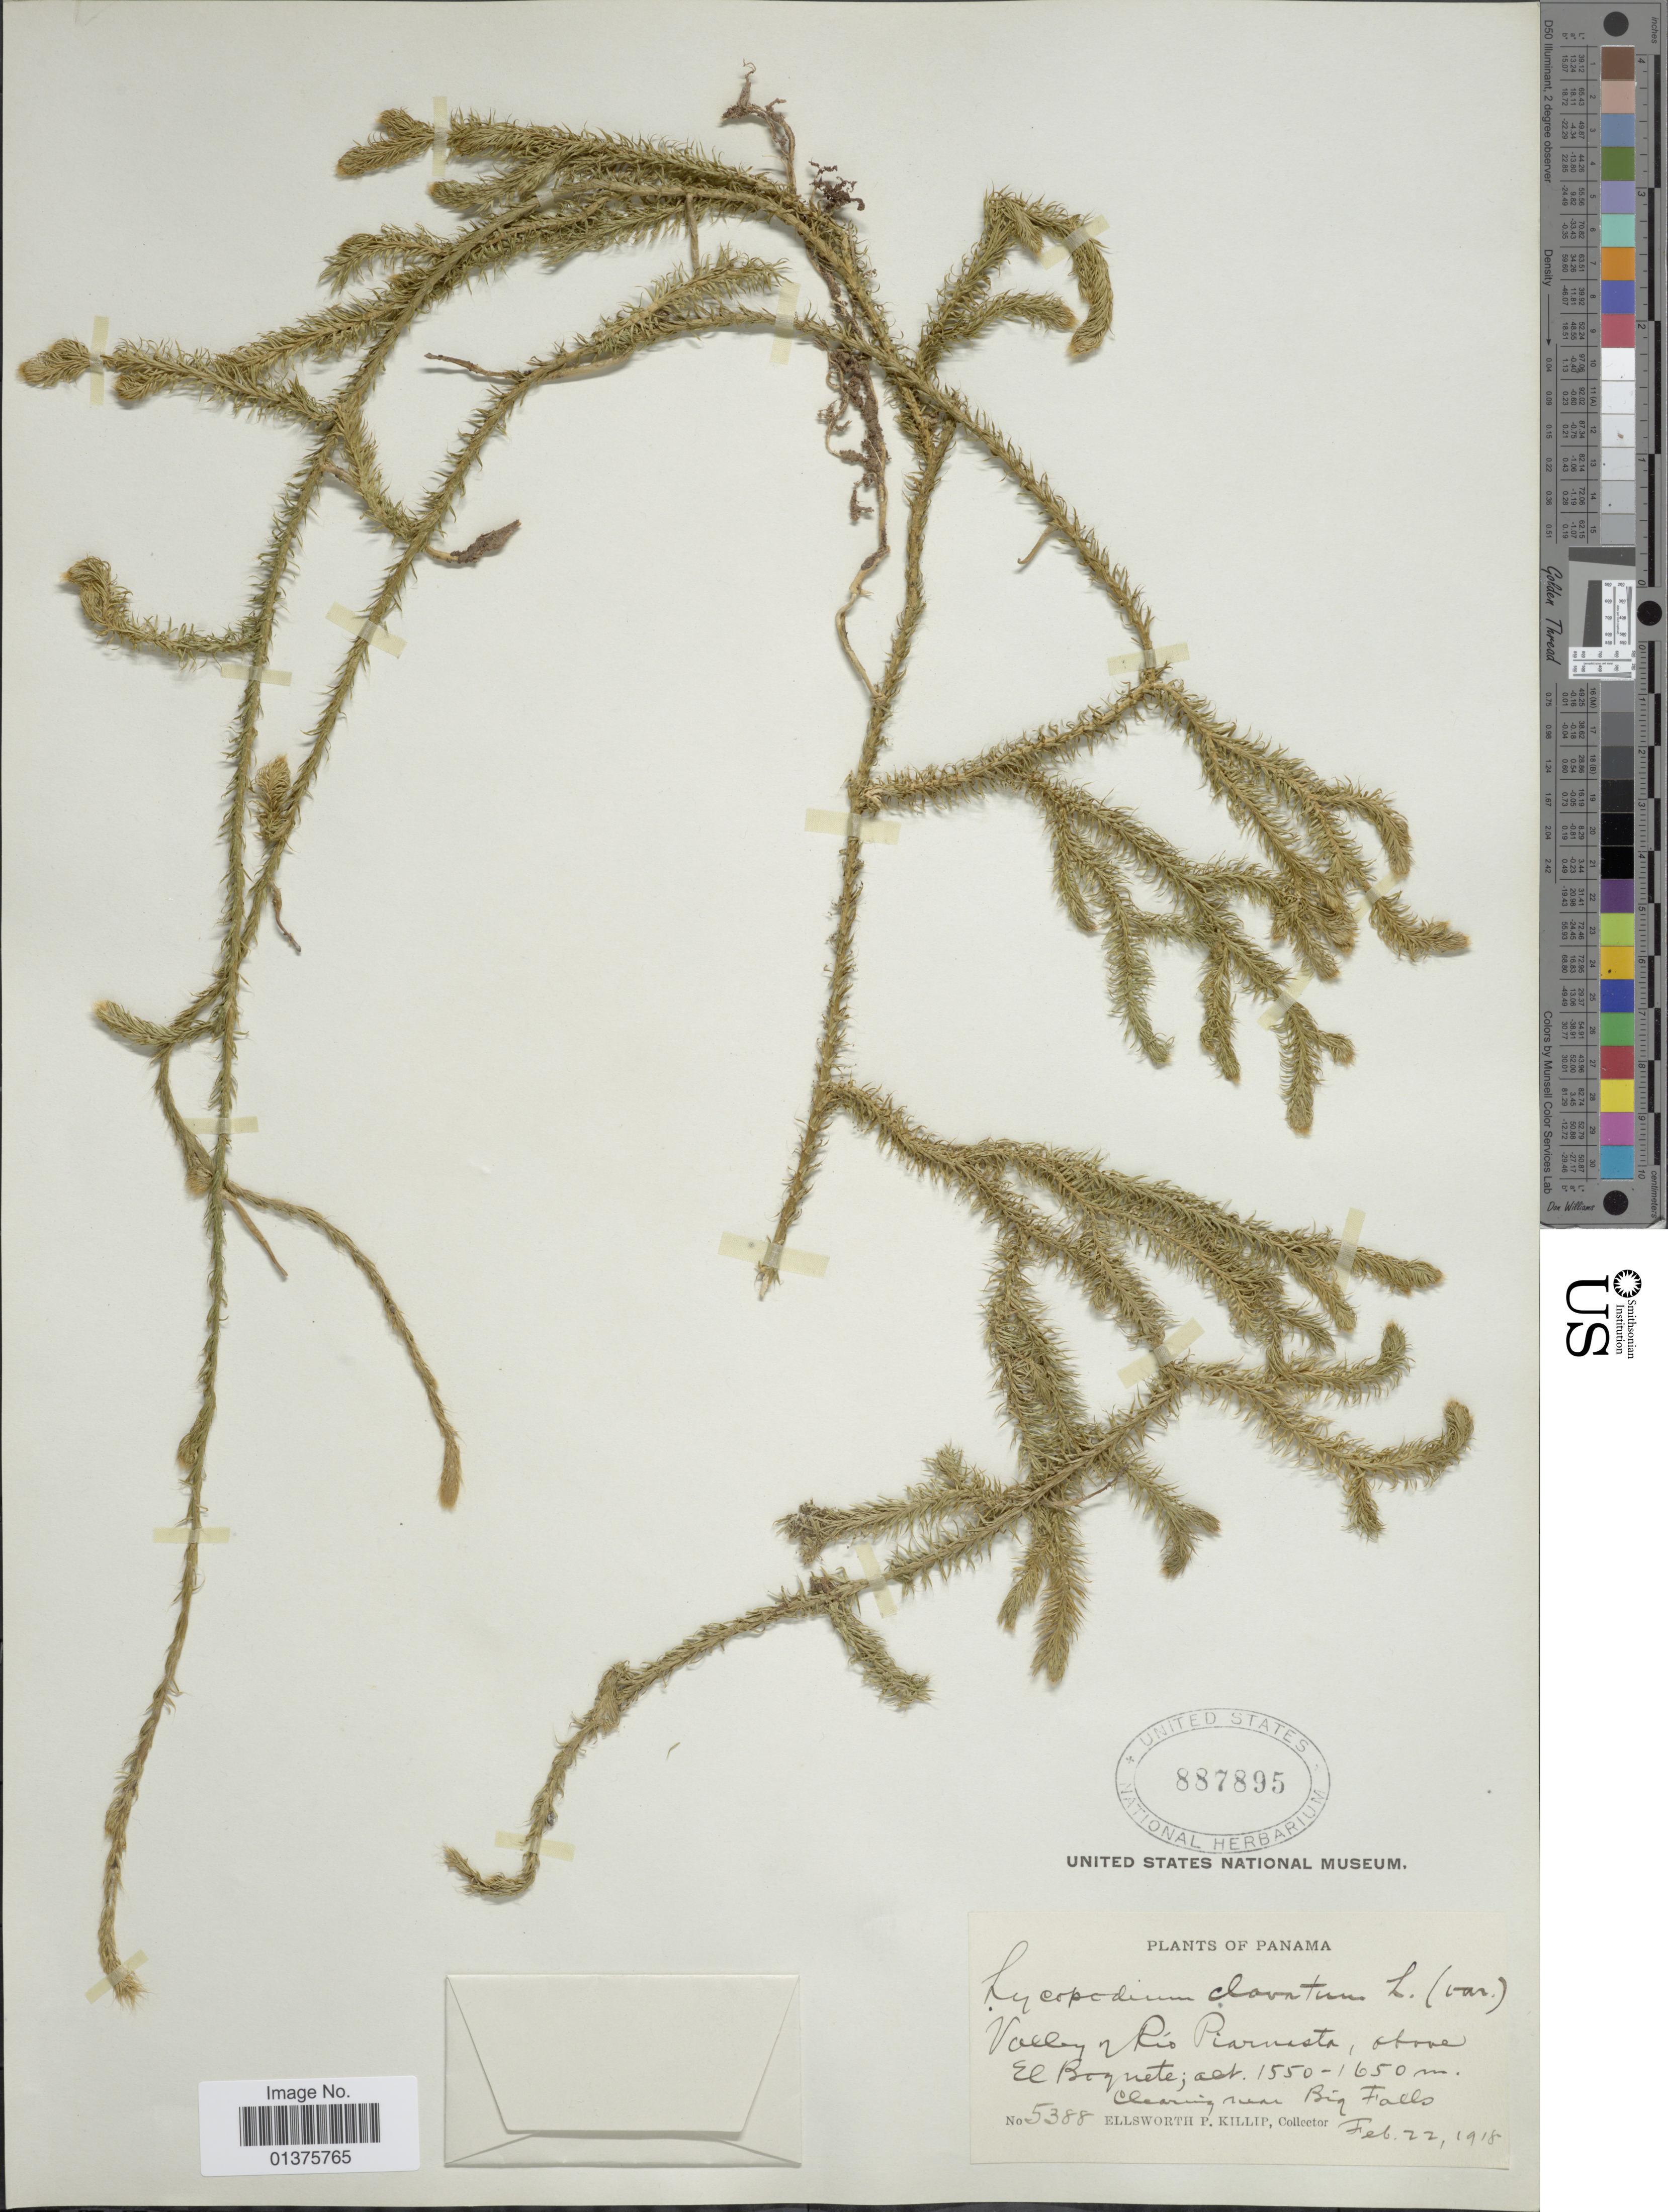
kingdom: Plantae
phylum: Tracheophyta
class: Lycopodiopsida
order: Lycopodiales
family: Lycopodiaceae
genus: Lycopodium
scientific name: Lycopodium clavatum var. aristatum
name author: (Humb. & Bonpl. ex Willd.) Spring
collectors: E. P. Killip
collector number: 5388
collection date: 1918-02-22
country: Panama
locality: Valley of Rio Piarnesta, otrre El Boquete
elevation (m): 1550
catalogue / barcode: US 887895